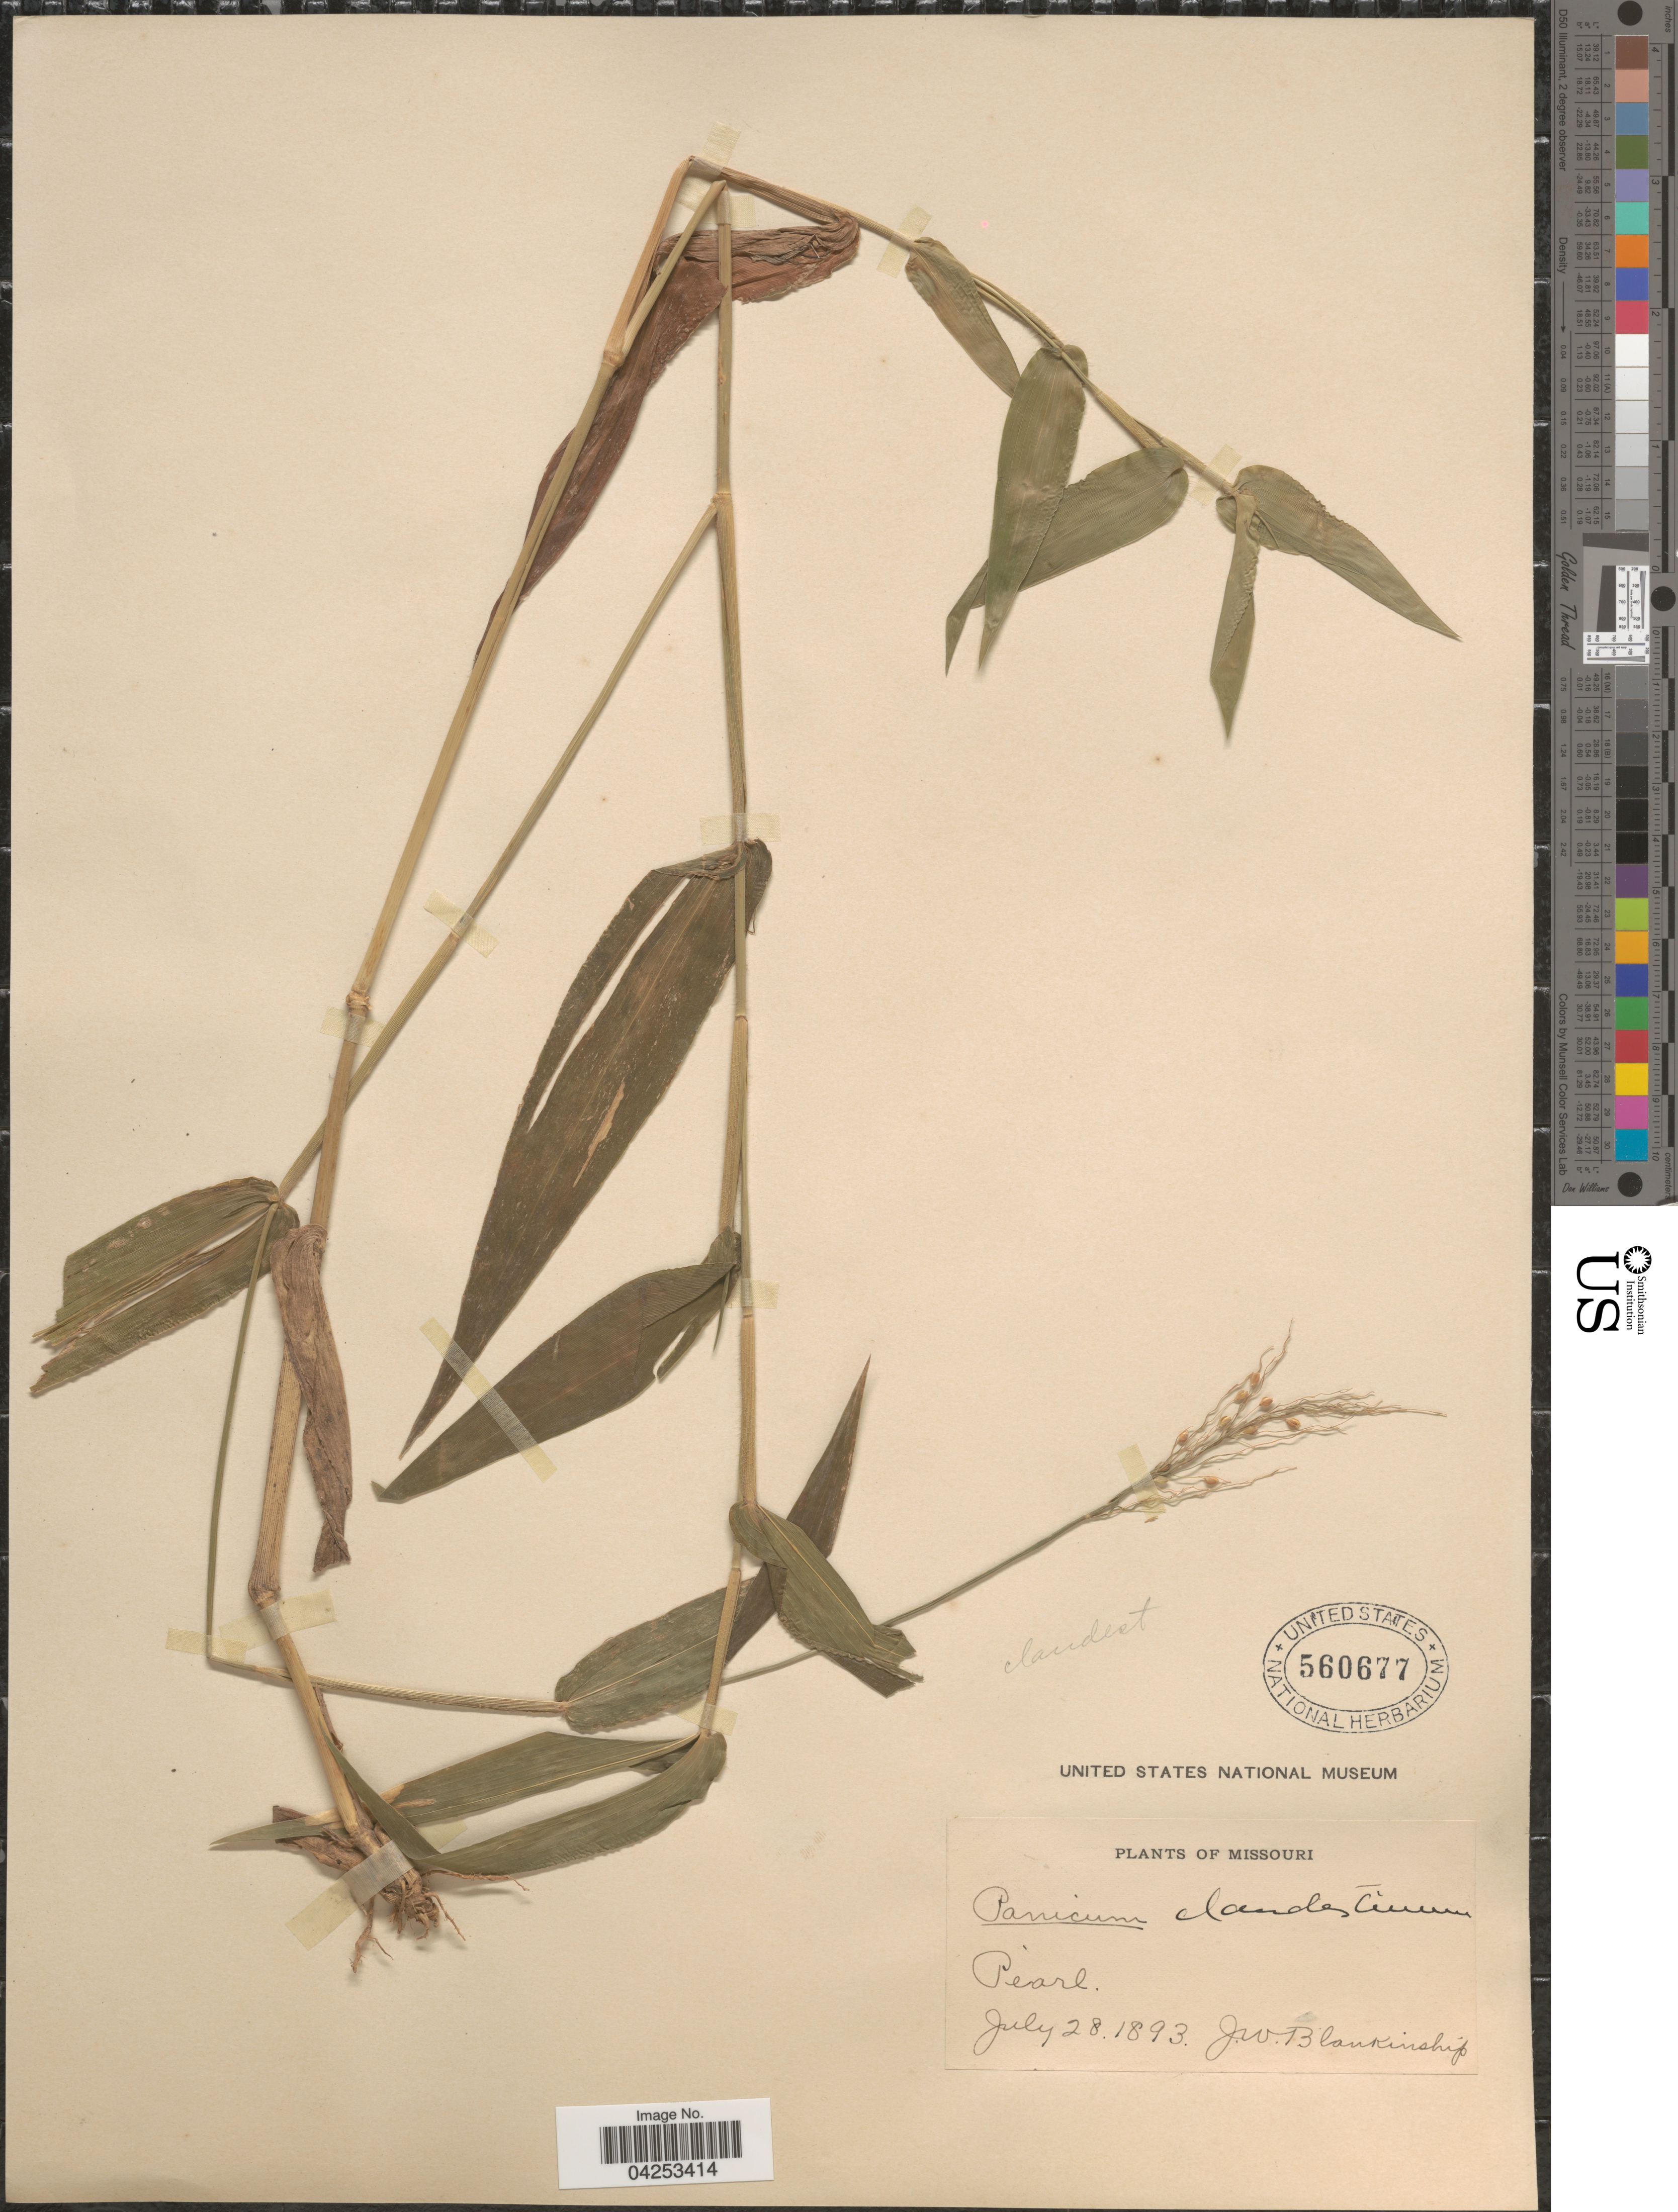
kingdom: Plantae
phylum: Tracheophyta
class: Liliopsida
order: Poales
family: Poaceae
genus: Dichanthelium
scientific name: Dichanthelium clandestinum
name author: (L.) Gould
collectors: J. W. Blankinship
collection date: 1893-07-28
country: United States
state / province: Missouri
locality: Pearl.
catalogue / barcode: US 560677